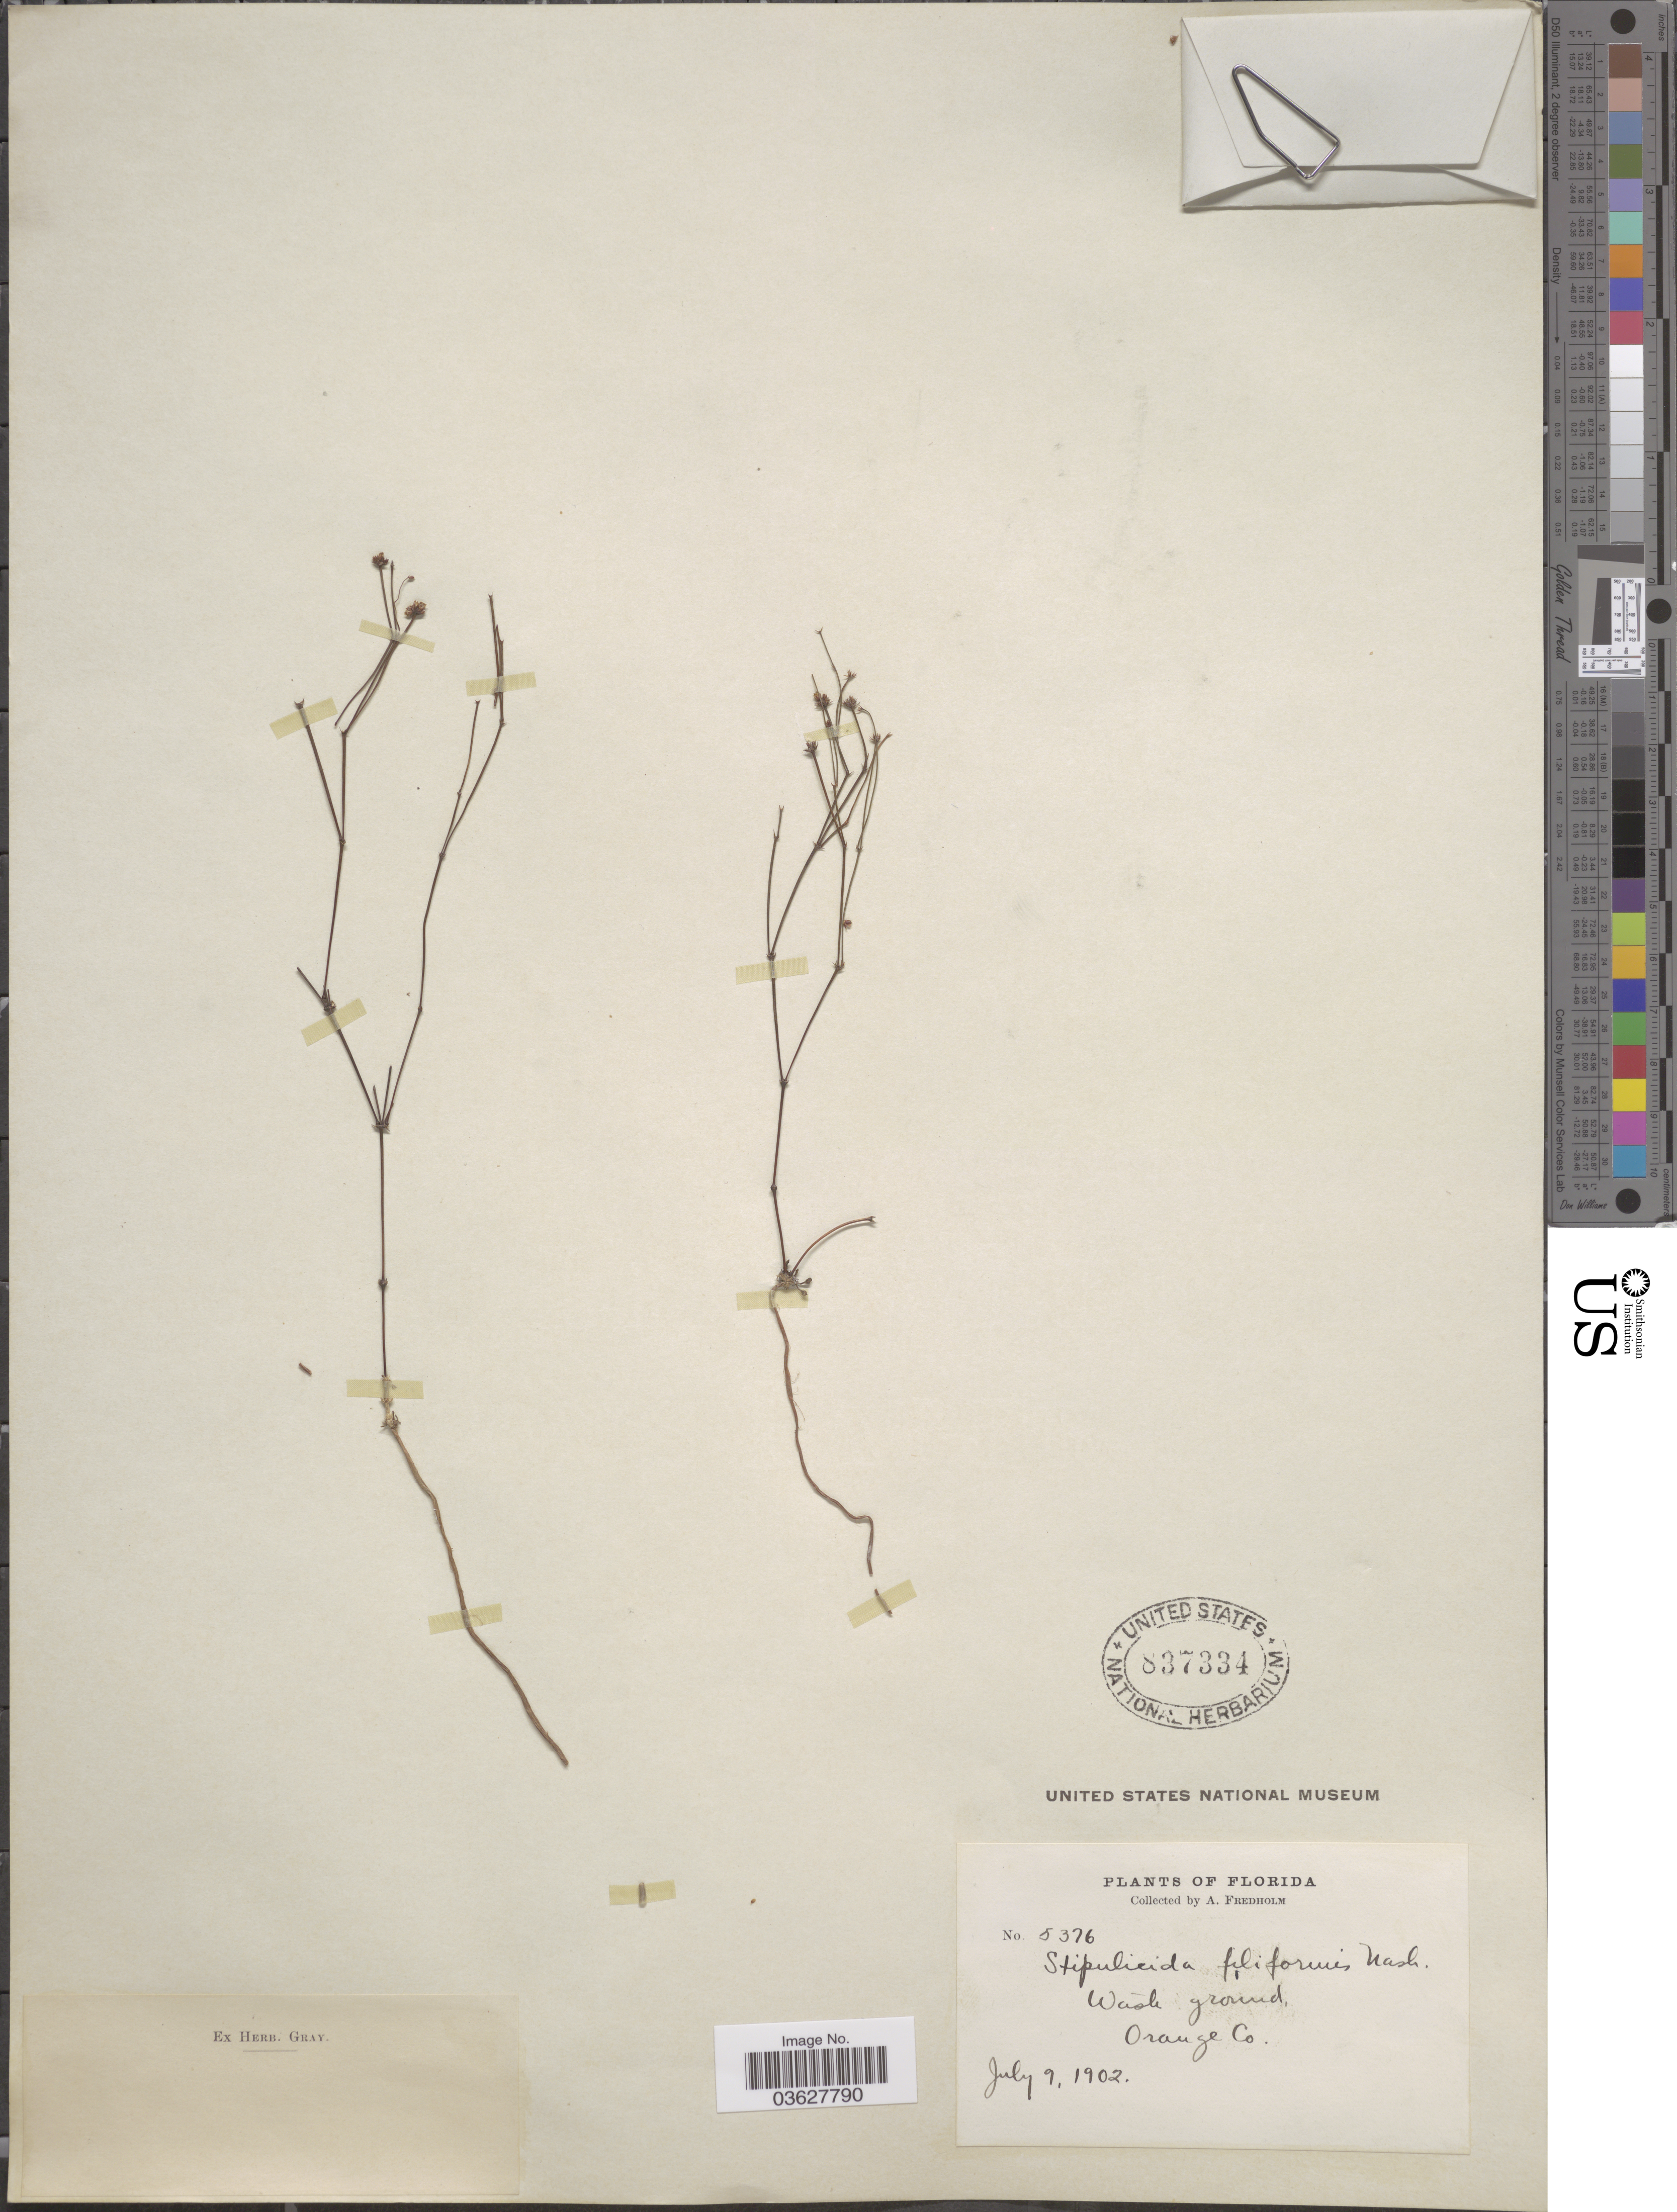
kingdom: Plantae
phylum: Tracheophyta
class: Magnoliopsida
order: Caryophyllales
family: Caryophyllaceae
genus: Stipulicida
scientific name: Stipulicida filiformis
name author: Nash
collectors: A. Fredholm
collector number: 5376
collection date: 1902-07-09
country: United States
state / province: Florida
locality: Orange Co.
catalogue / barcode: US 837334